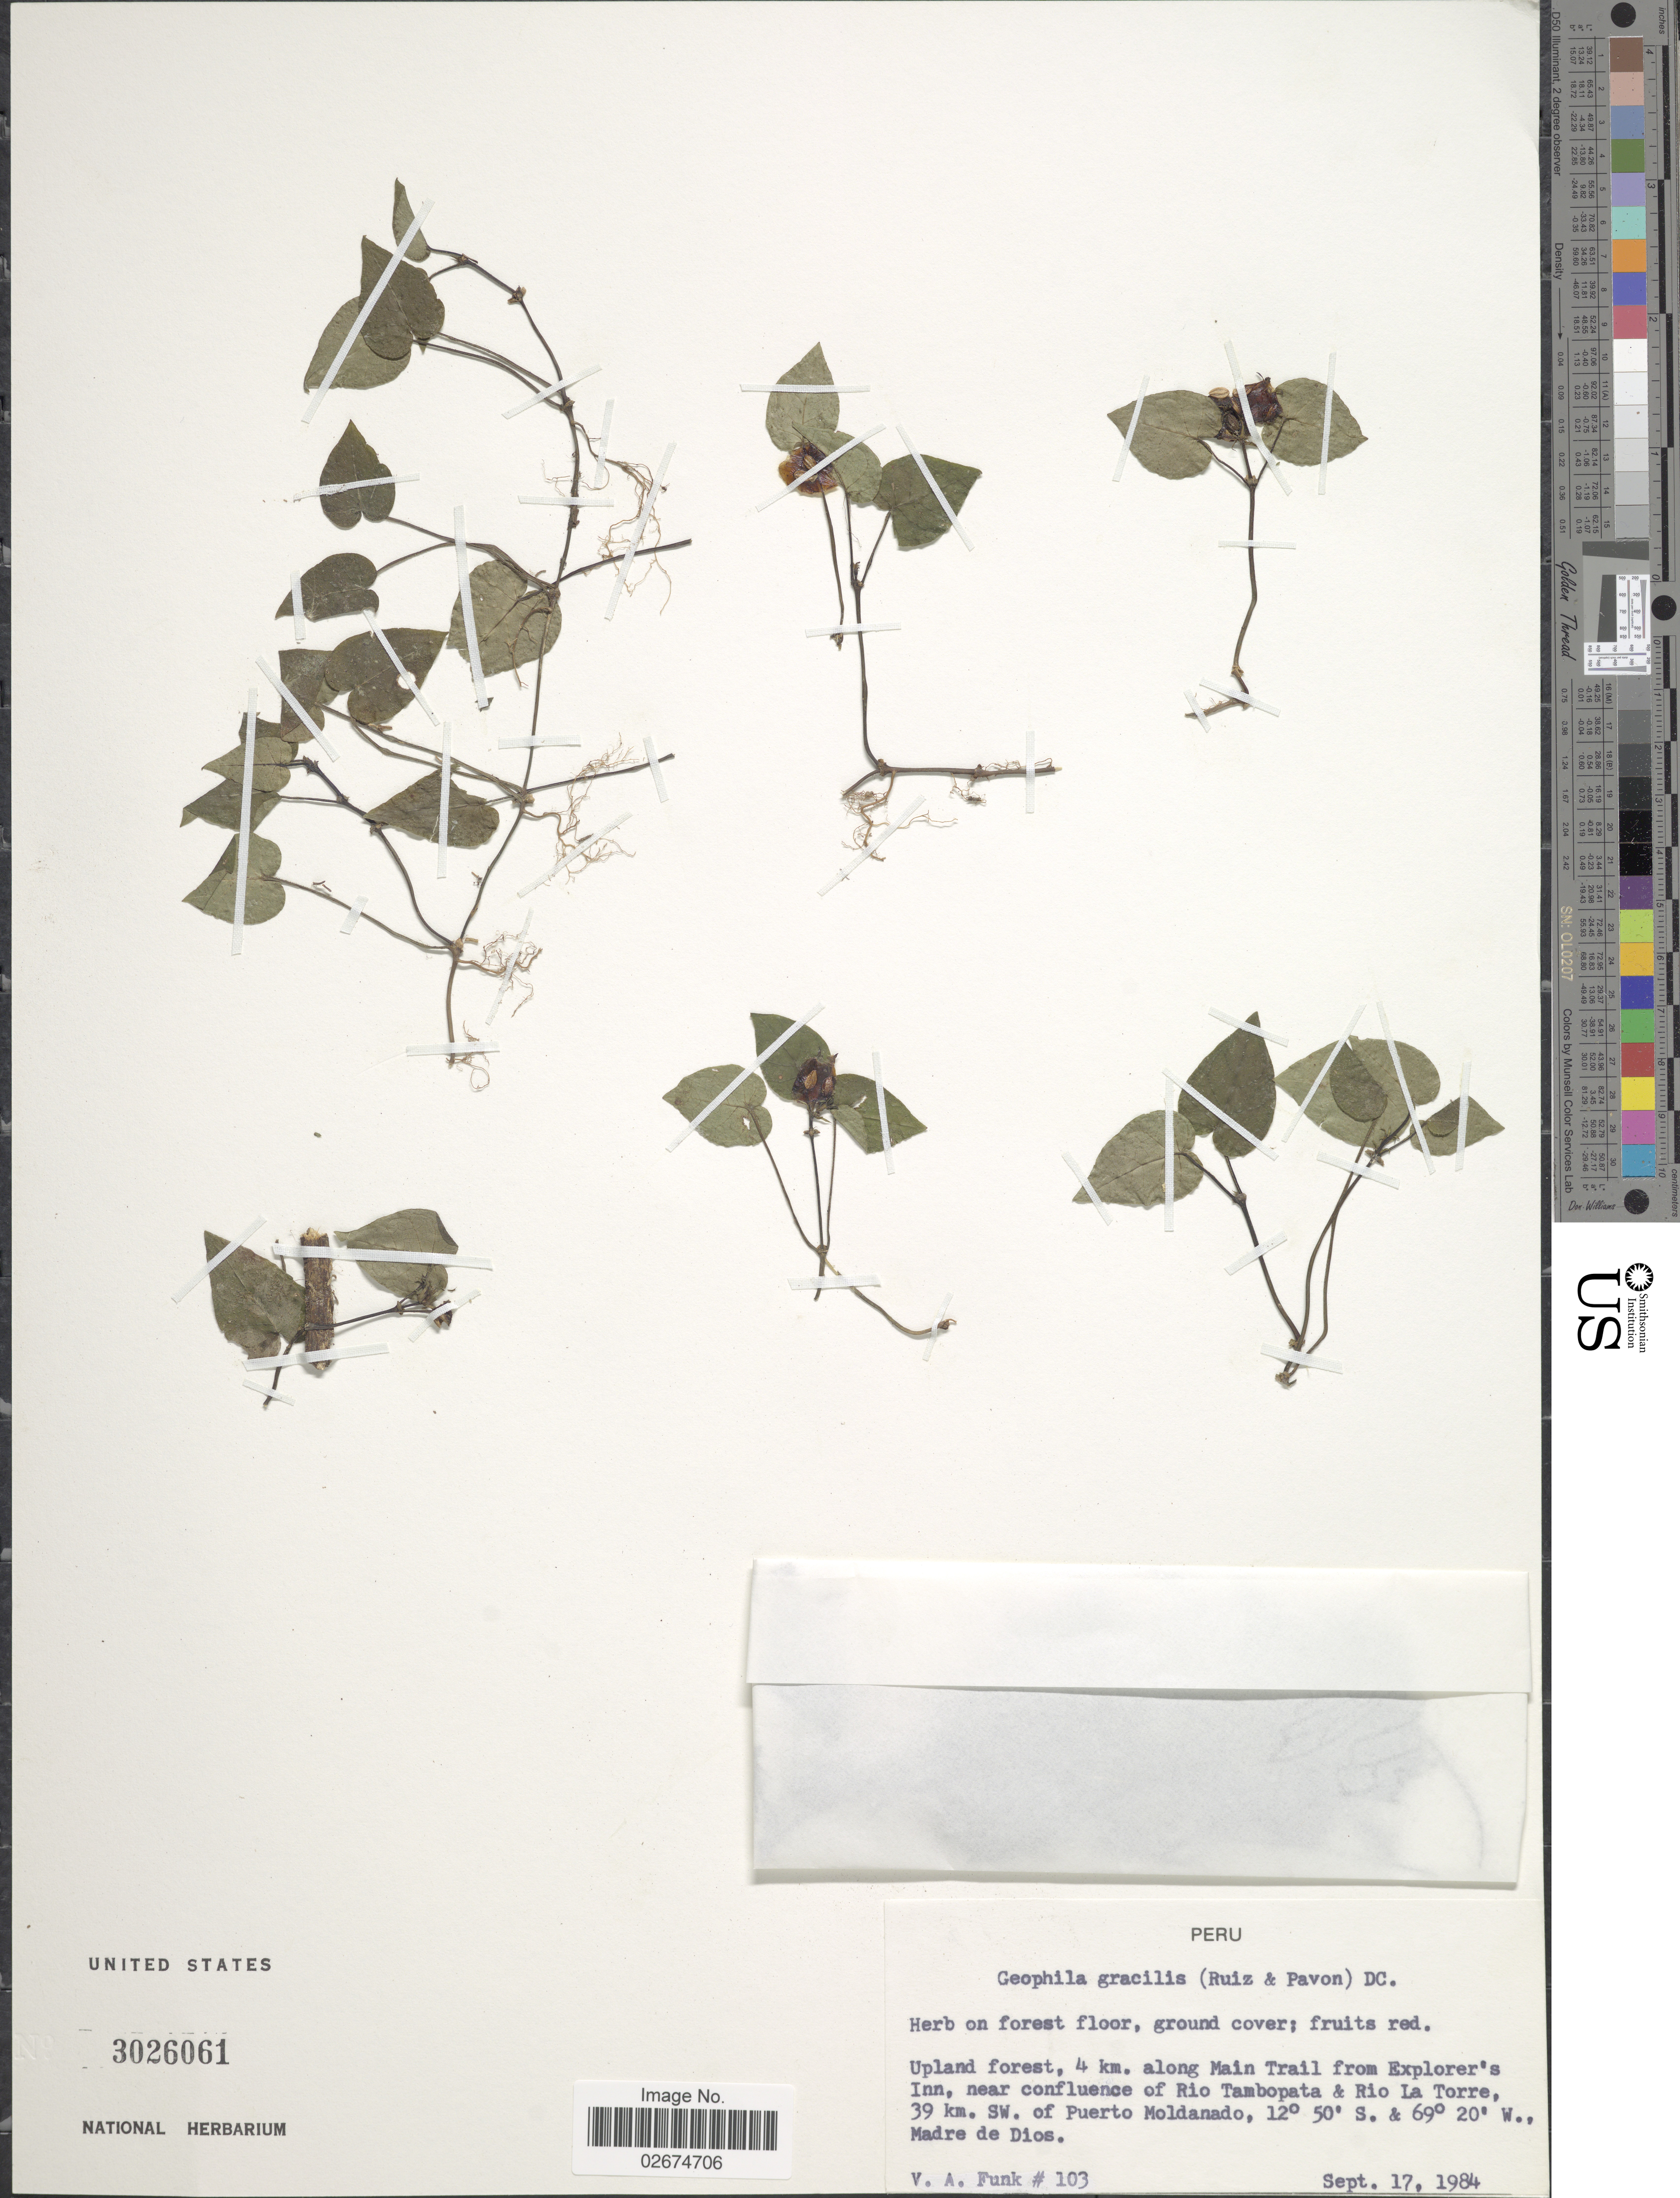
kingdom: Plantae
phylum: Tracheophyta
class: Magnoliopsida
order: Gentianales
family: Rubiaceae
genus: Geophila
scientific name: Geophila gracilis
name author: (Ruiz & Pav.) DC.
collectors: V. Funk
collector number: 103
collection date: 1984-09-17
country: Peru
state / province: Madre de Dios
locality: Upland forest, 4 km. along Main Trail from Explorer's Inn, near confluence of Rio Tambopata and Rio La Torre, 39 km. SW of Puerto Moldonado, Madre de Dios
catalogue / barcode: US 3026061